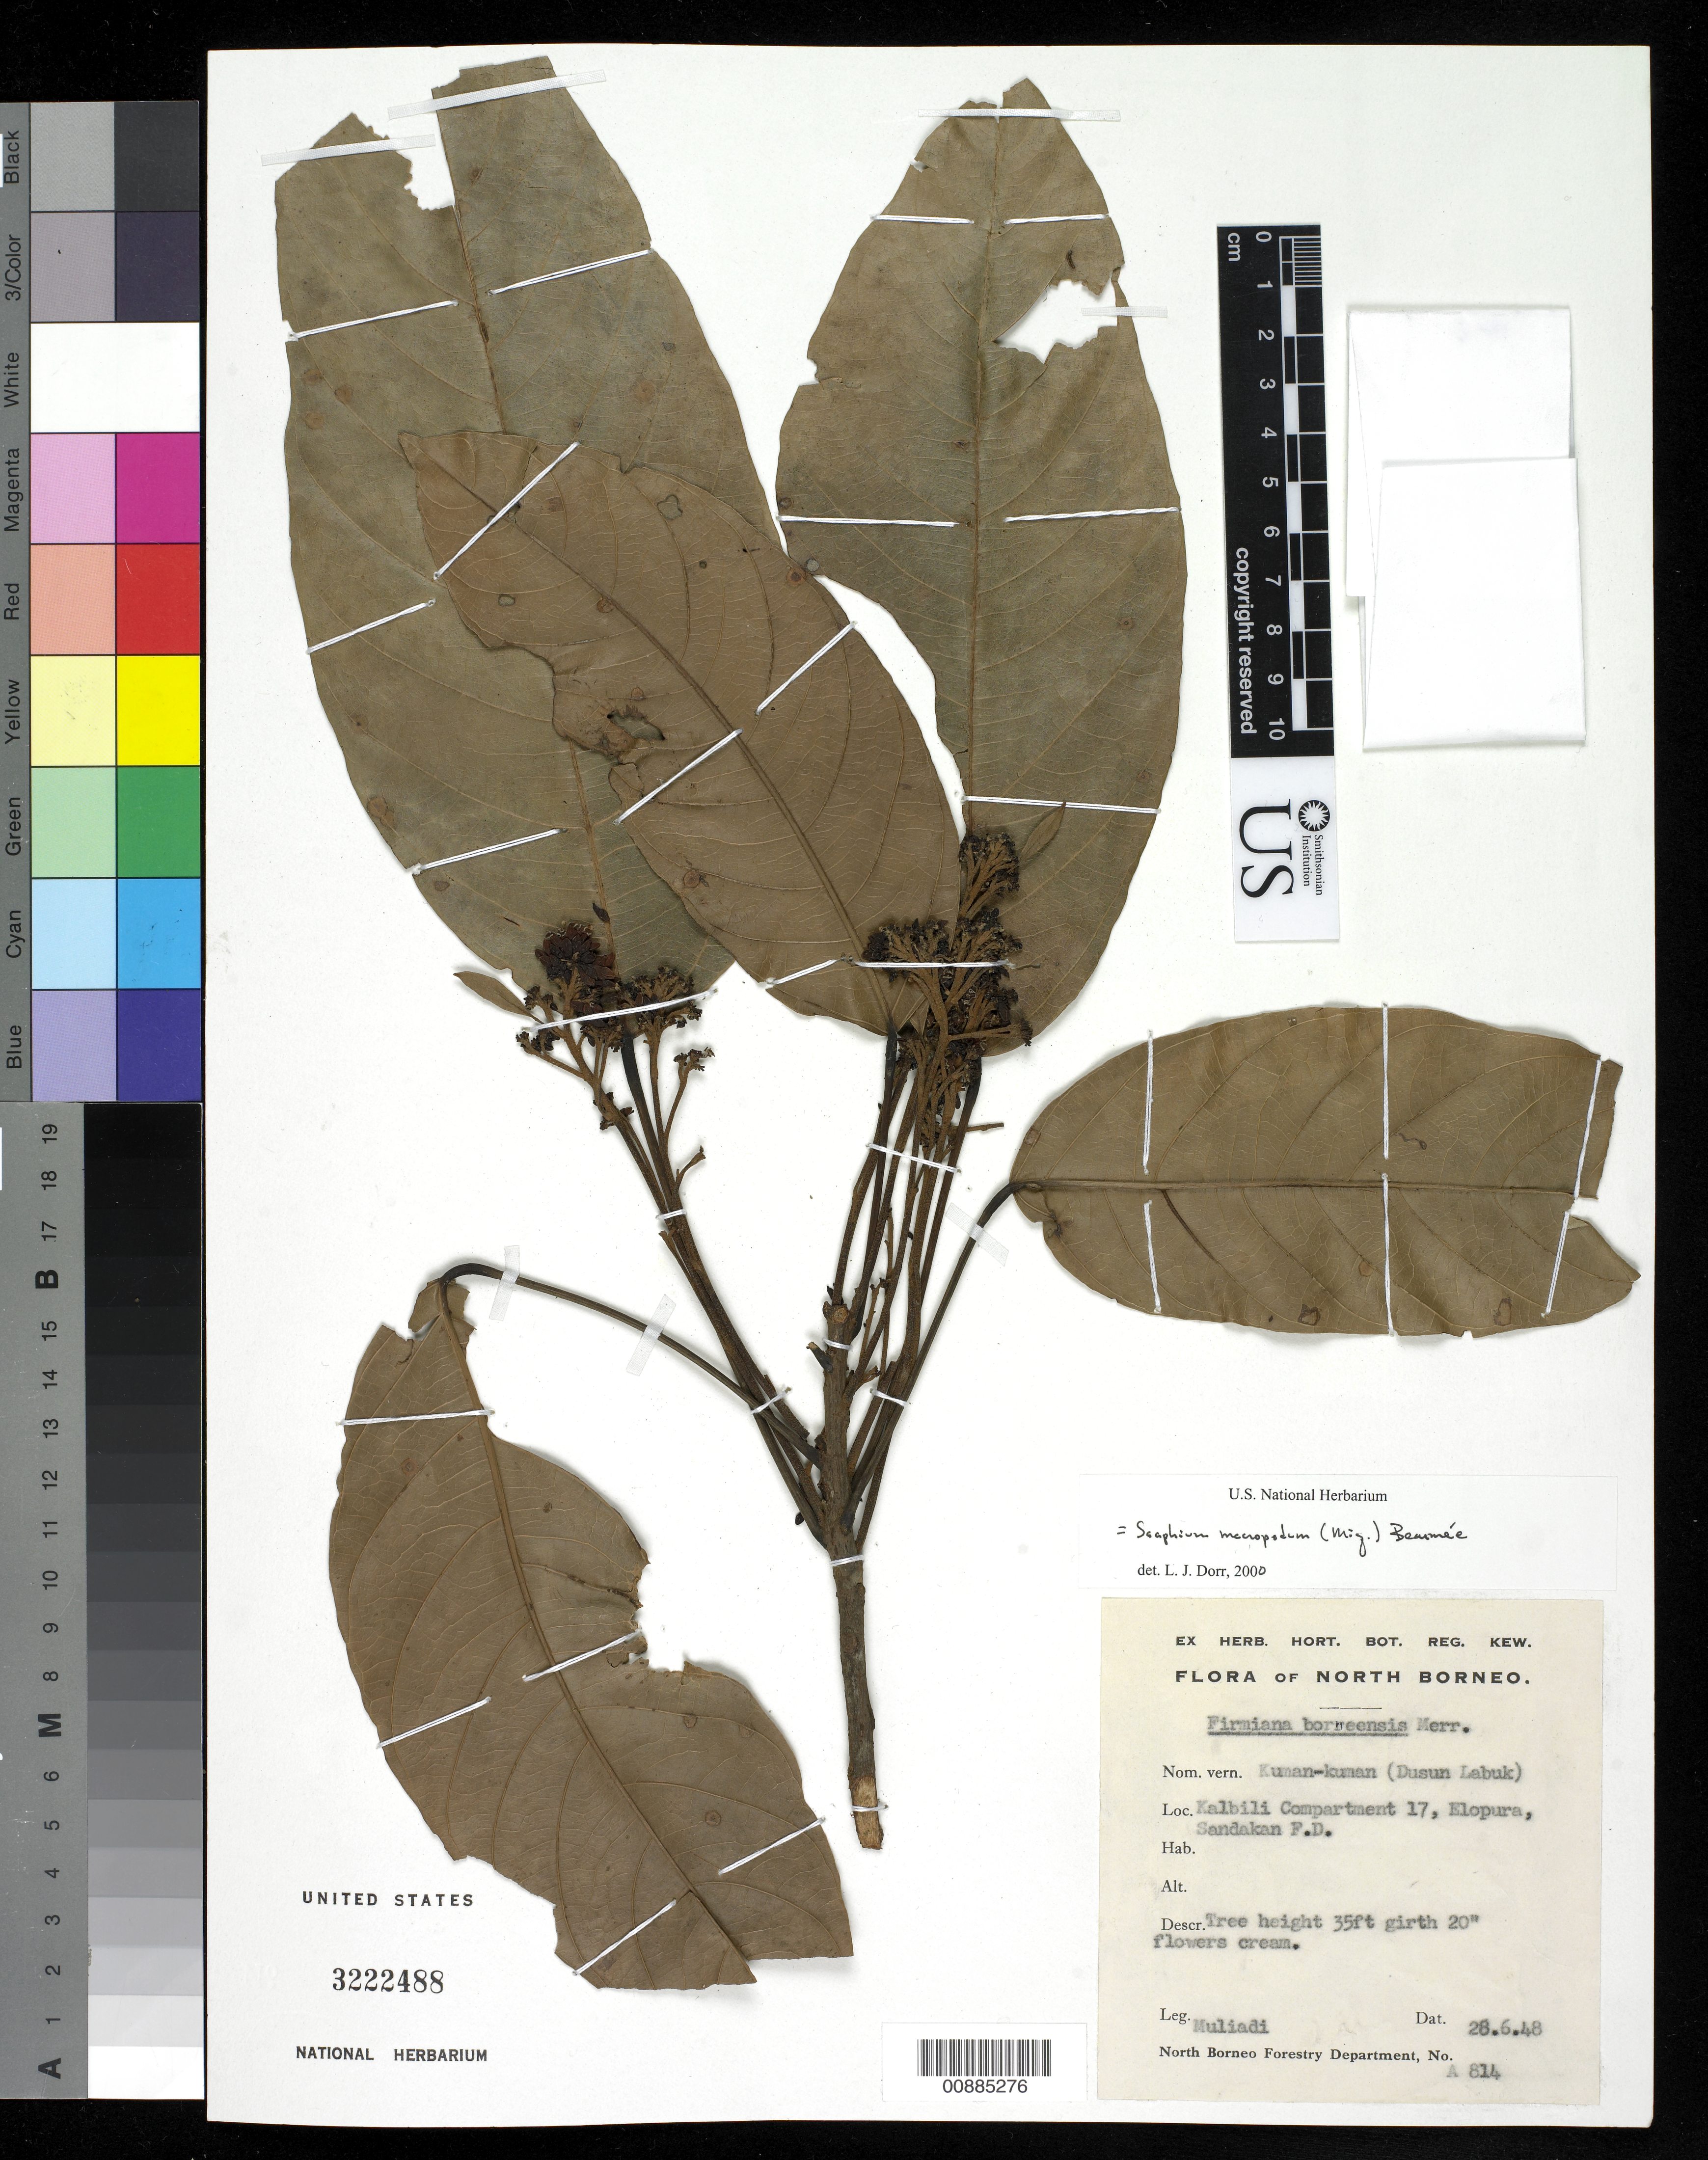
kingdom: Plantae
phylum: Tracheophyta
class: Magnoliopsida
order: Malvales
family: Malvaceae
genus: Scaphium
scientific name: Scaphium macropodum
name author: (Miq.) Beumée ex K. Heyne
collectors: -. Muliadi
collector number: A 814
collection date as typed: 28 Jun 1948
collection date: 1948-06-28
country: Malaysia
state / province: Sabah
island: Borneo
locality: Kalbili compartment 17, Elopura, Sandakan F.D.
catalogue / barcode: US 3222488